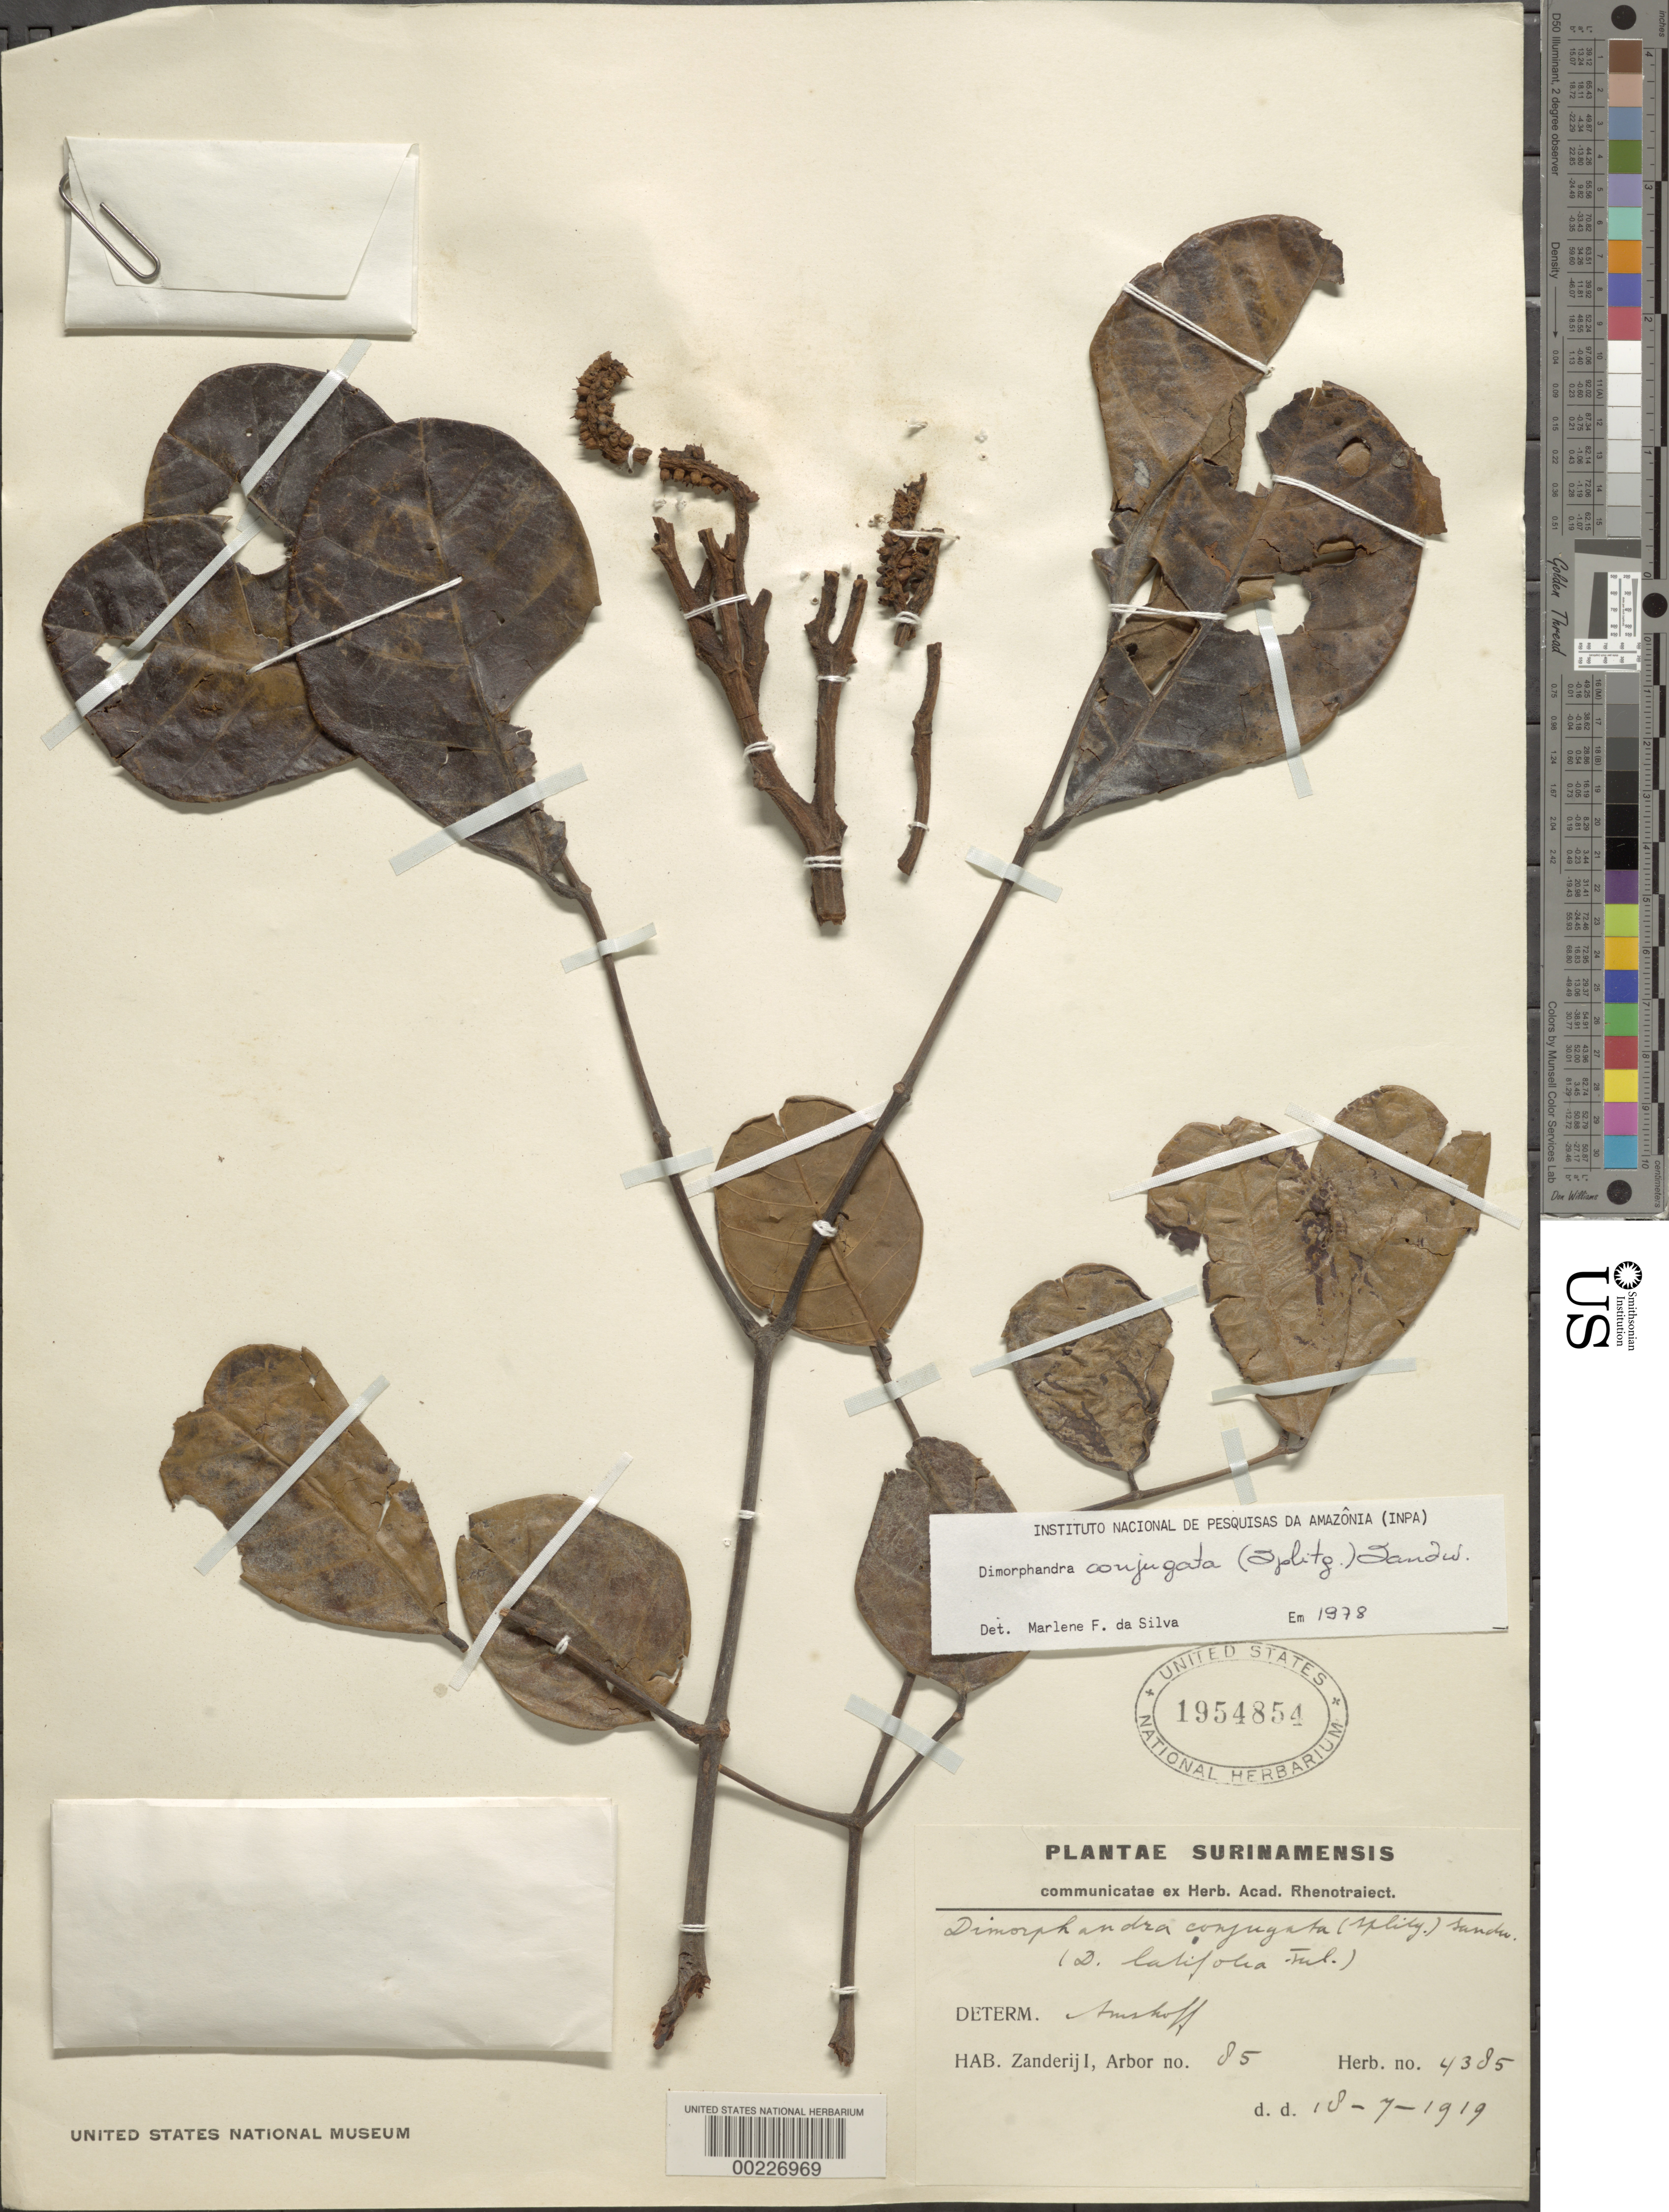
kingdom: Plantae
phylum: Tracheophyta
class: Magnoliopsida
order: Fabales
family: Fabaceae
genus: Dimorphandra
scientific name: Dimorphandra conjugata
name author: (Splitg.) Sandwith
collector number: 4385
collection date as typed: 18 Jul 1919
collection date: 1919-07-18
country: Suriname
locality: Zanderij i, arbor no. 85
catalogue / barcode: US 1954854